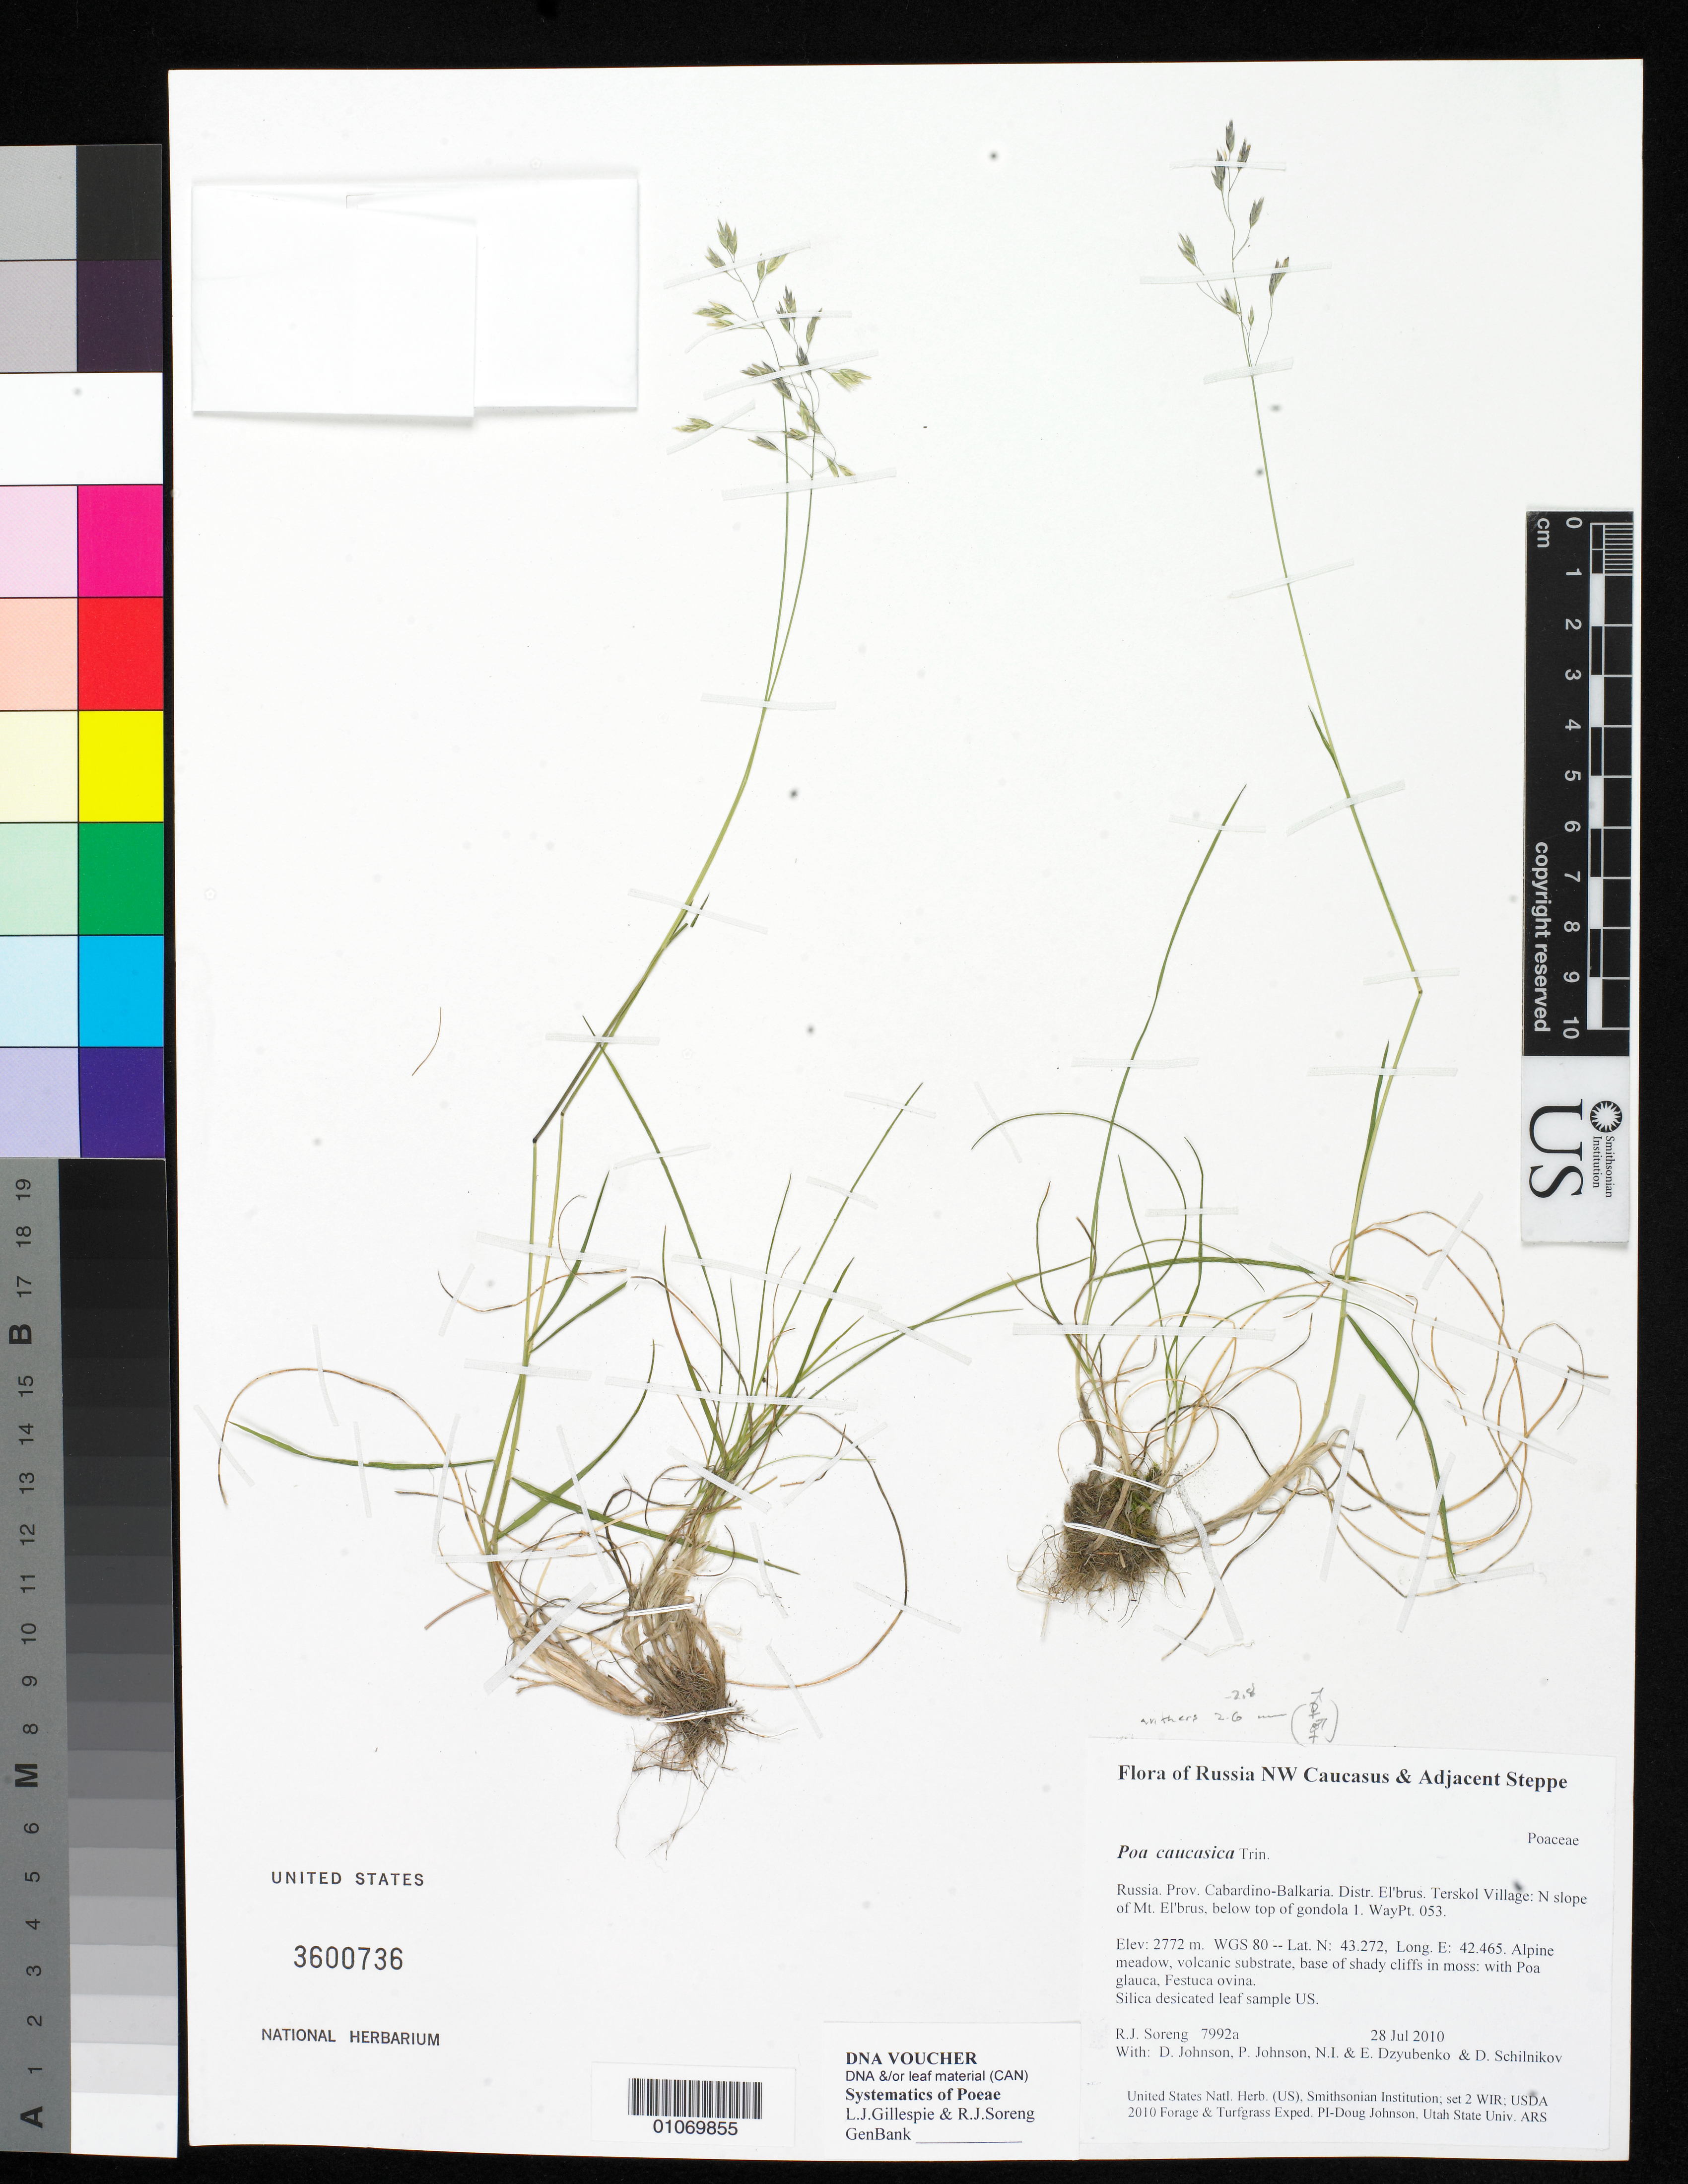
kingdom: Plantae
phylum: Tracheophyta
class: Liliopsida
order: Poales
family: Poaceae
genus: Poa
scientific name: Poa caucasica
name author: Trin.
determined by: Soreng, Robert J., Research Associate (BOT), Smithsonian Institution - National Museum of Natural History (UNITED STATES)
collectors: R. J. Soreng, D. Johnson, P. Johnson, N. Dzyubenko, E. Dzyubenko & D. Schilnikov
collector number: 7992-a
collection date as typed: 28 Jul 2010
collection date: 2010-07-28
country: Russian Federation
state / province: Kabardino-Balkar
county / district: El'brus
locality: Terskol Village: N slope of Mt. El'brus, below top of gondola 1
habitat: Alpine meadow, volcanic substrate, base of shady cliffs in moss: with Poa glauca, Festuca ovina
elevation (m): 2772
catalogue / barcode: US 3600736-2